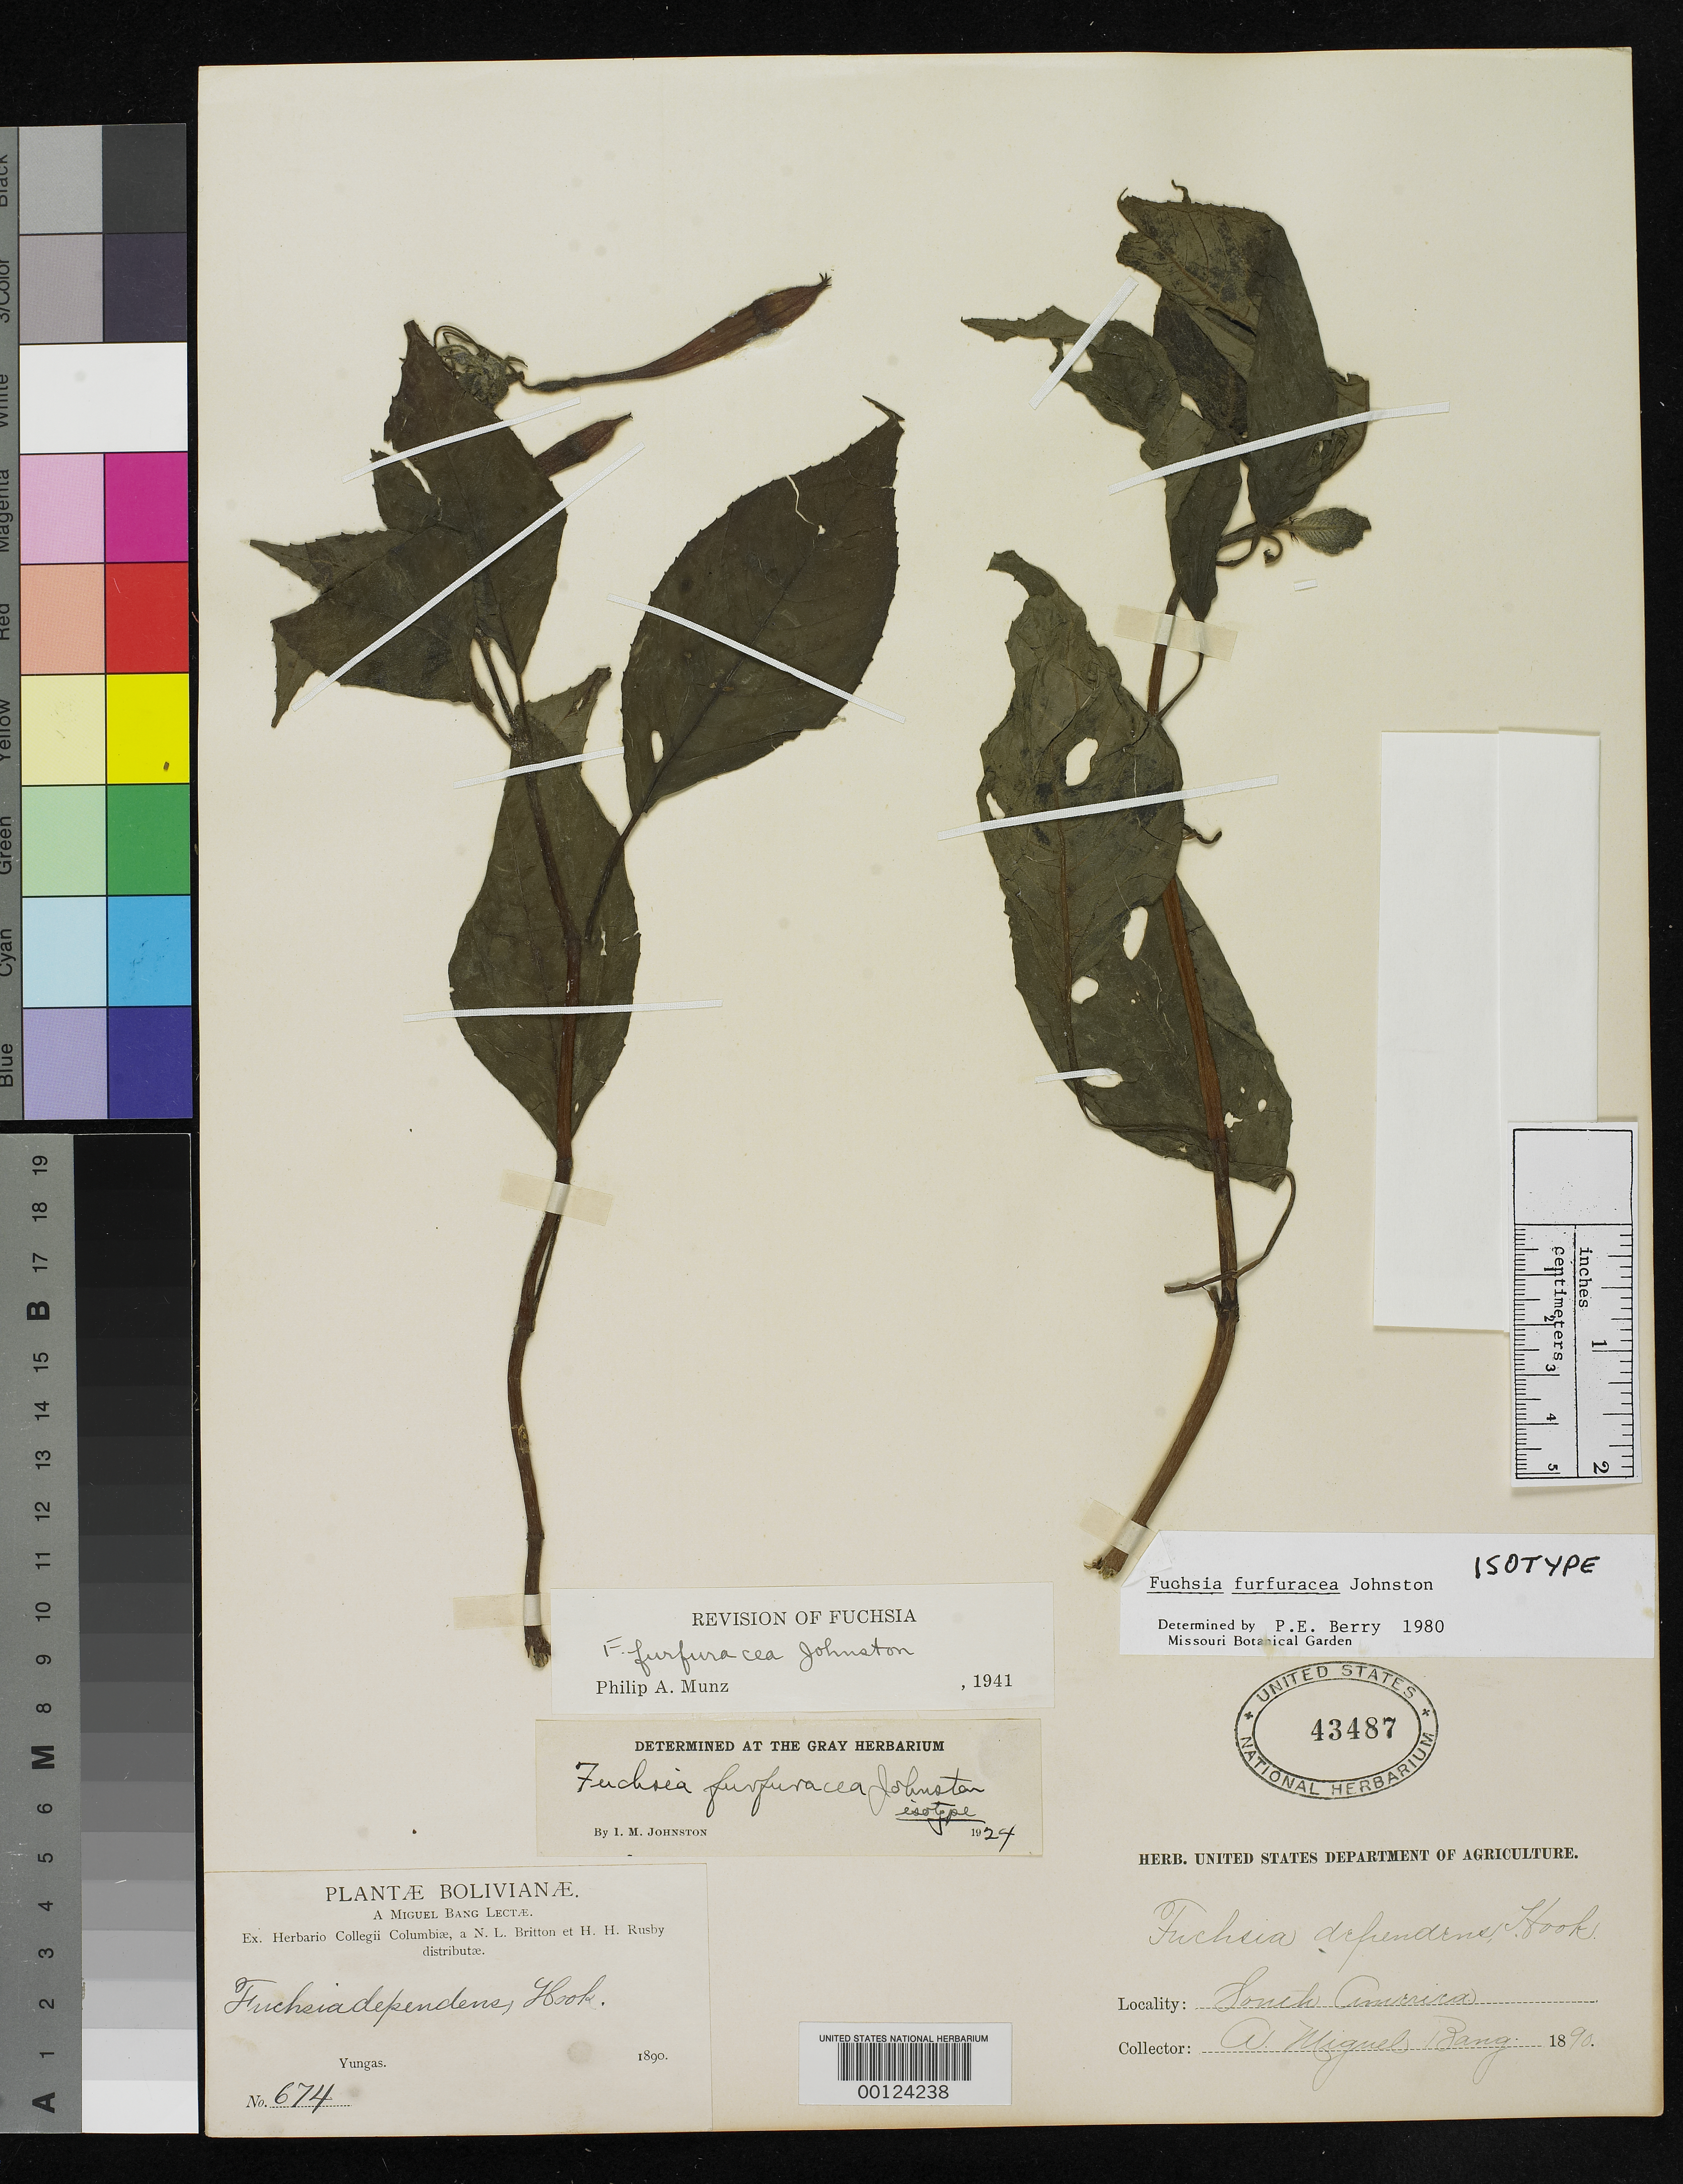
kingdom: Plantae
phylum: Tracheophyta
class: Magnoliopsida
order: Myrtales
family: Onagraceae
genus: Fuchsia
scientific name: Fuchsia furfuracea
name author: I.M. Johnst.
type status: Isotype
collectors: M. Bang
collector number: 674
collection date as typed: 1890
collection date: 1890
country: Bolivia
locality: Yungas.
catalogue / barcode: US 43487